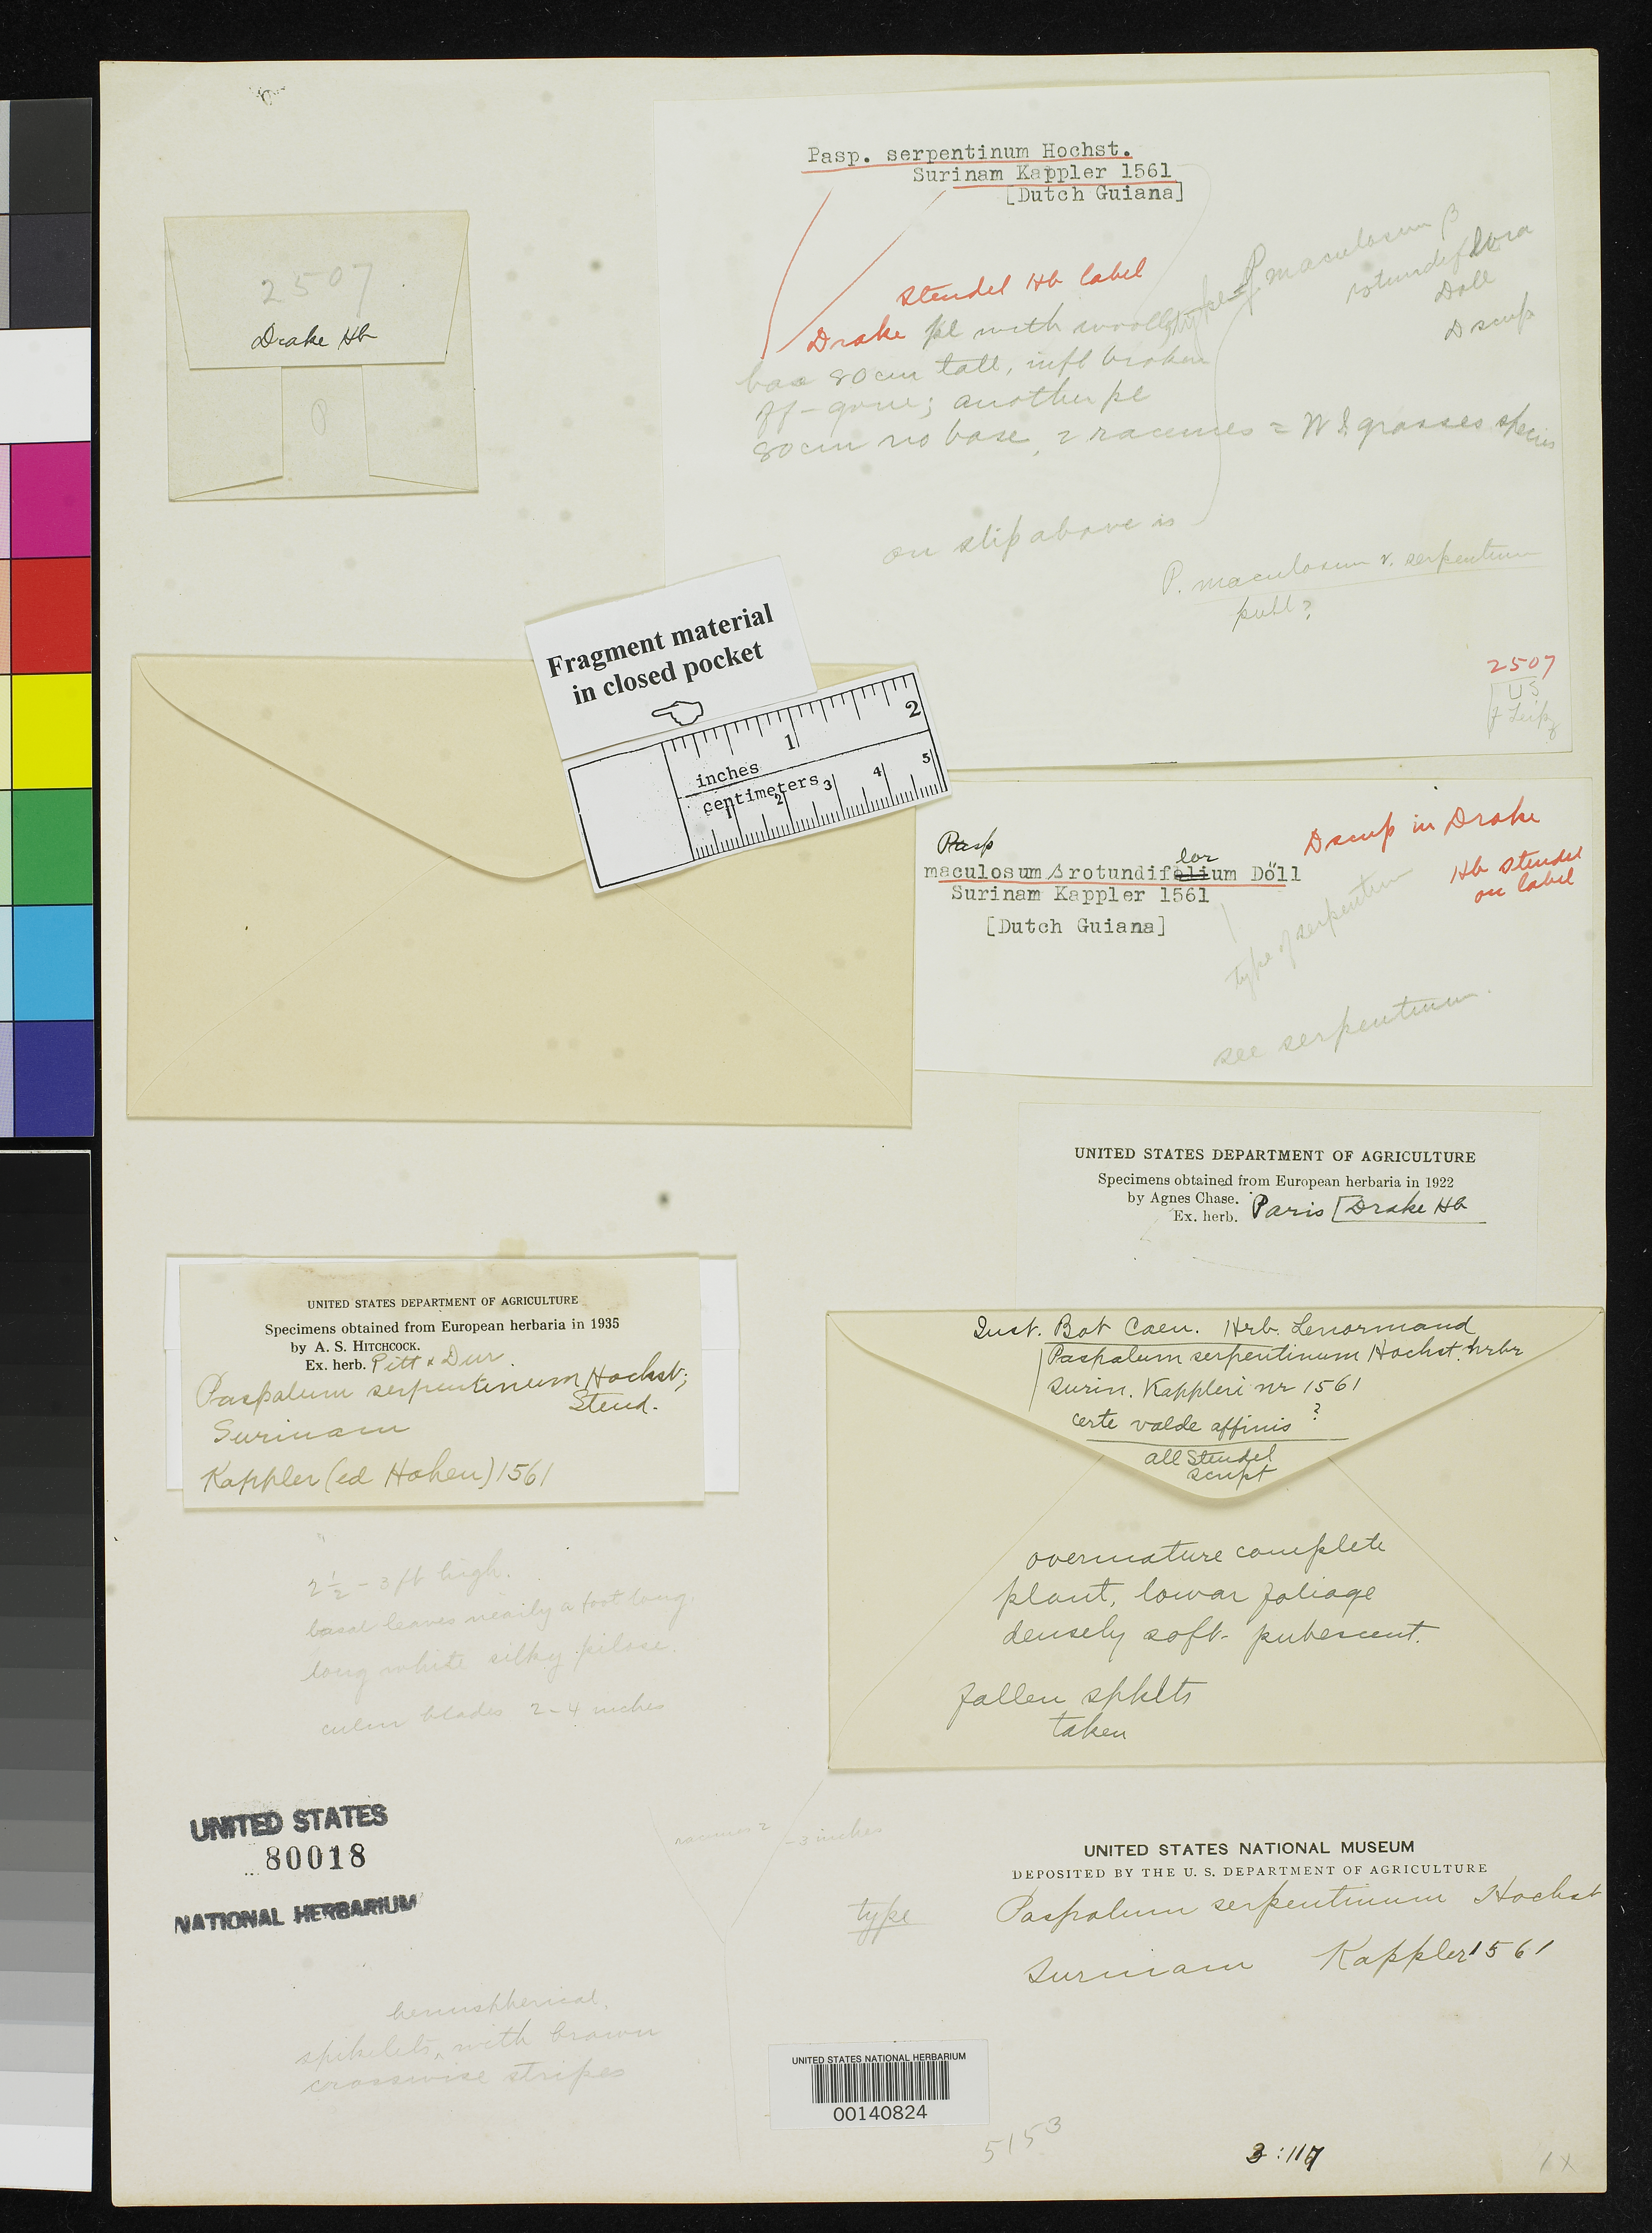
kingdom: Plantae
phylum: Tracheophyta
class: Liliopsida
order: Poales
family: Poaceae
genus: Paspalum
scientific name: Paspalum serpentinum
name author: Hochst. ex Steud.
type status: Type Fragment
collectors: A. Kappler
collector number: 1561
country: Suriname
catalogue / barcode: US 80018